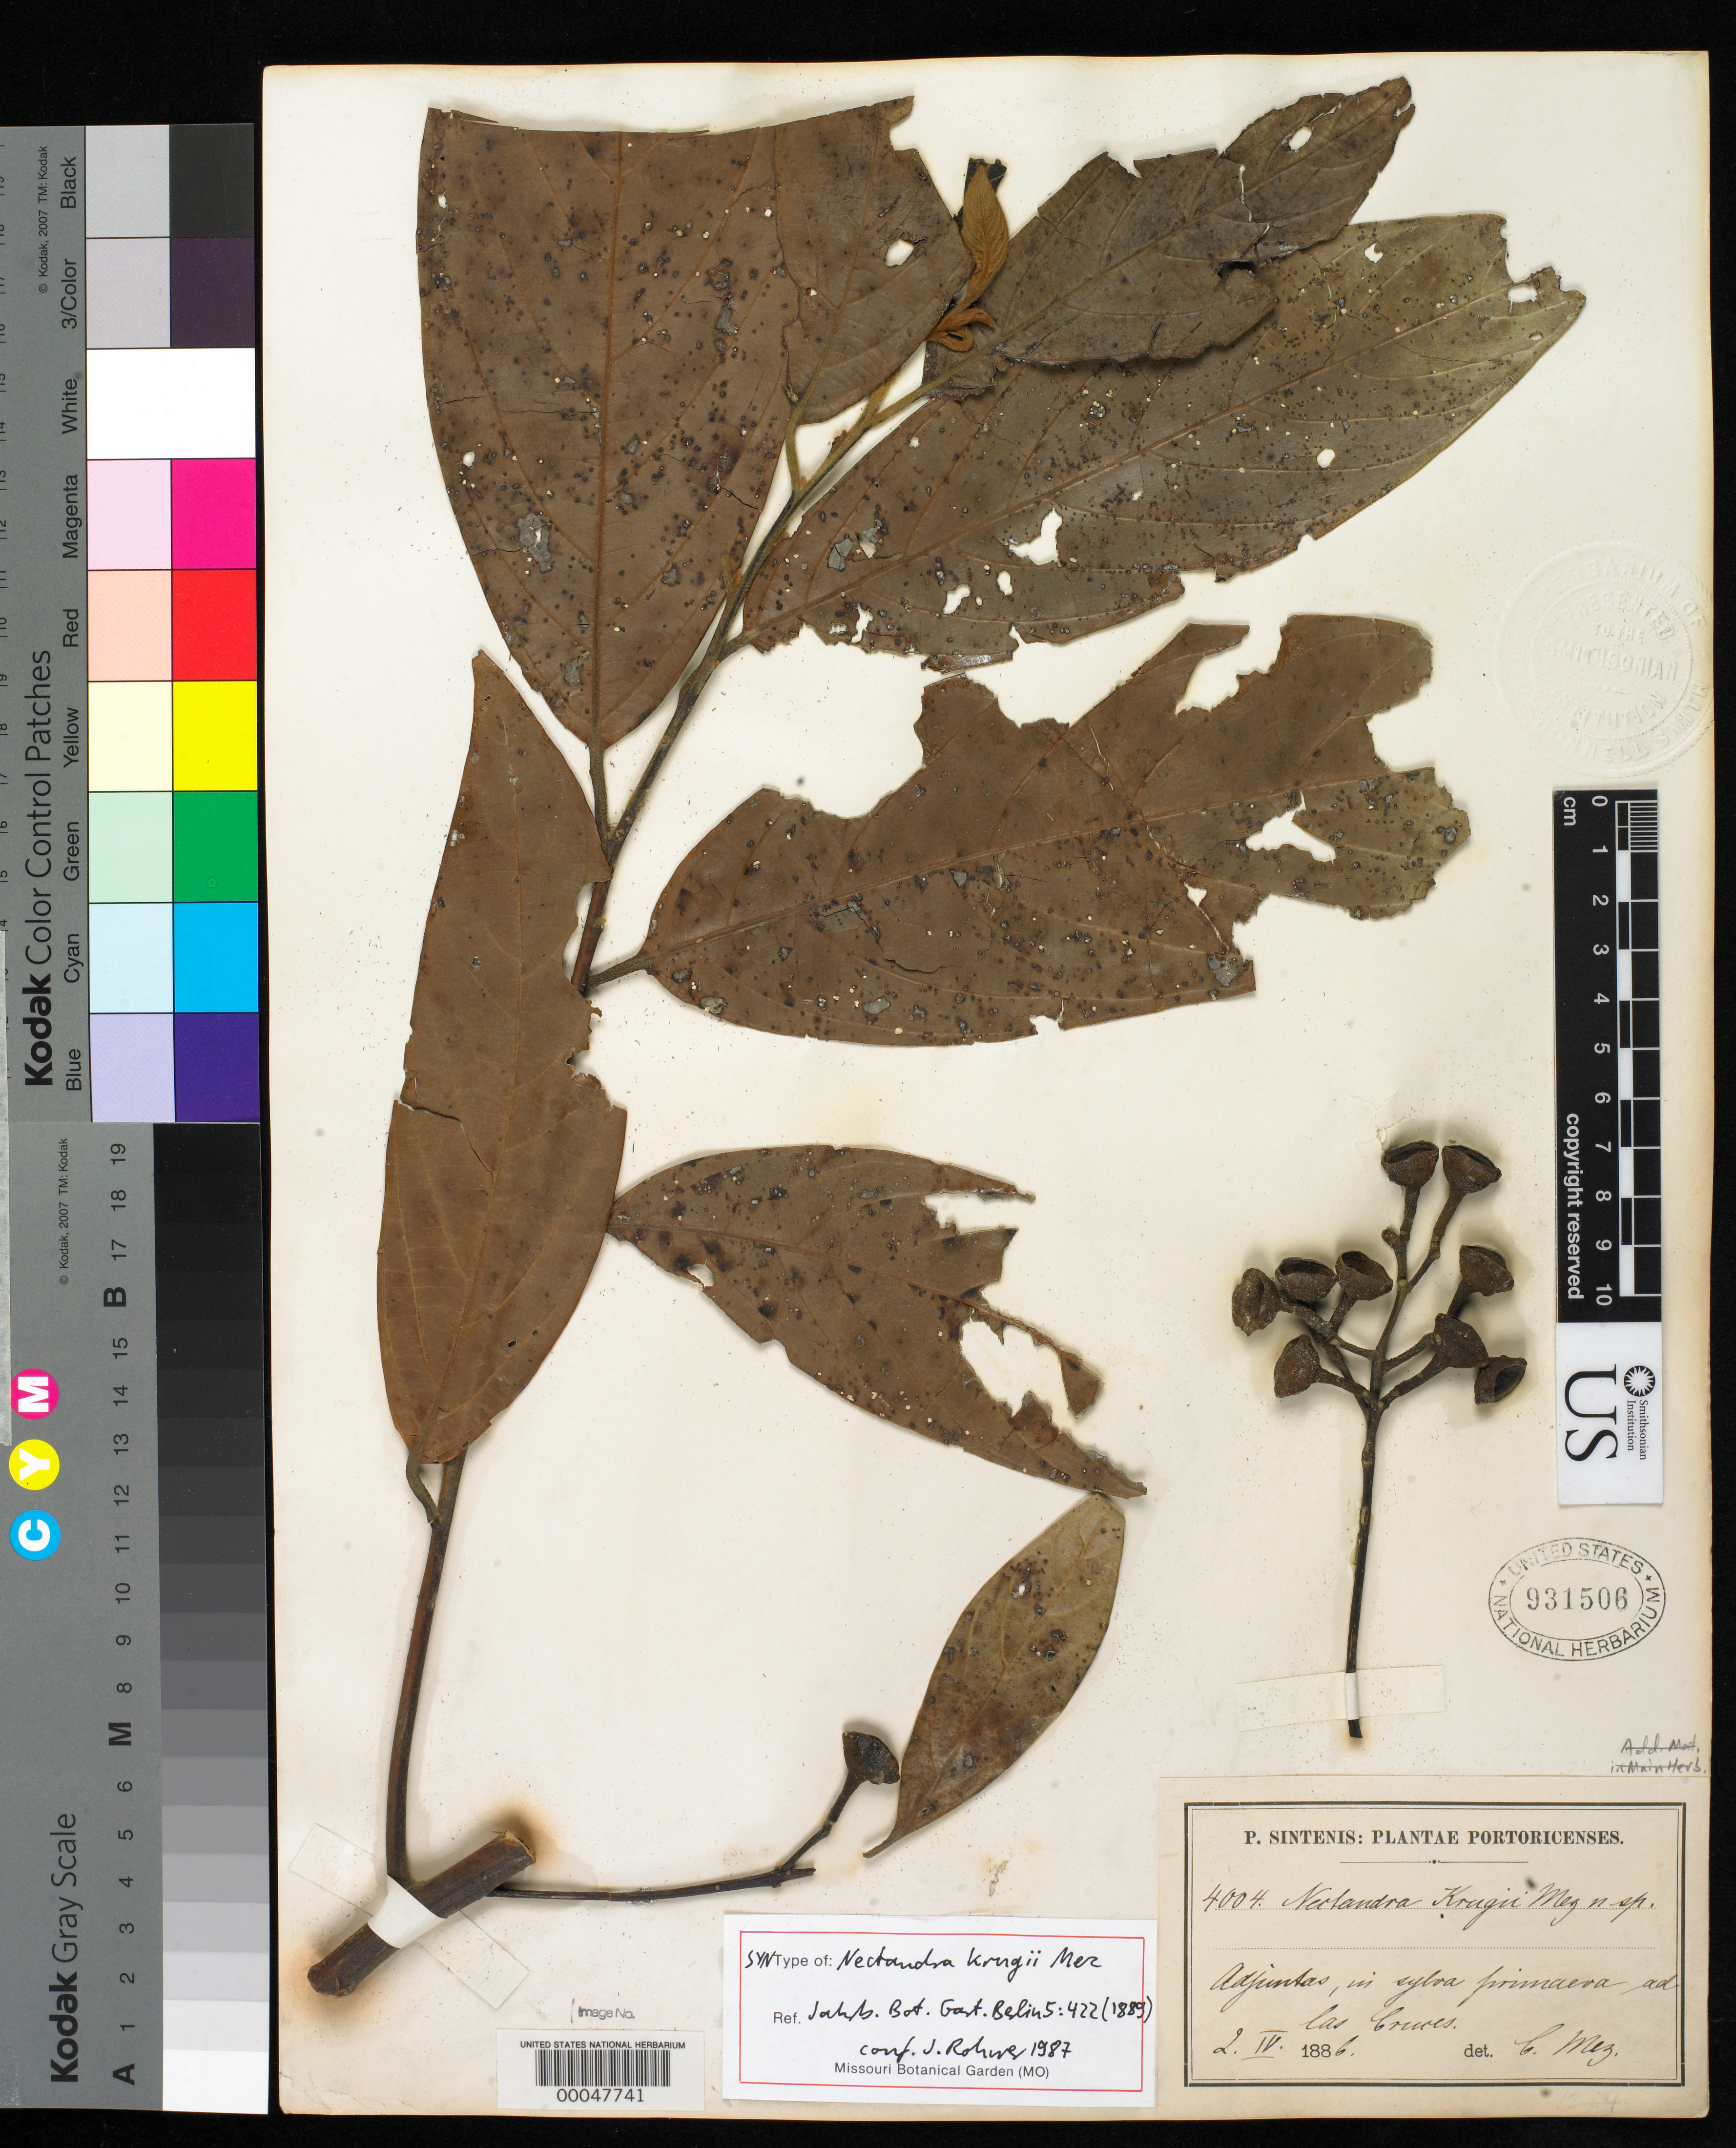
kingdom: Plantae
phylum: Tracheophyta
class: Magnoliopsida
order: Laurales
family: Lauraceae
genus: Nectandra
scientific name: Nectandra krugii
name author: Mez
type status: Syntype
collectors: P. Sintenis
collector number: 4004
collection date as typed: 02 Apr 1886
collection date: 1886-04-02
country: Puerto Rico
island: Greater Antilles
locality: Adjuntas, La Cruces.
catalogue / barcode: US 931506